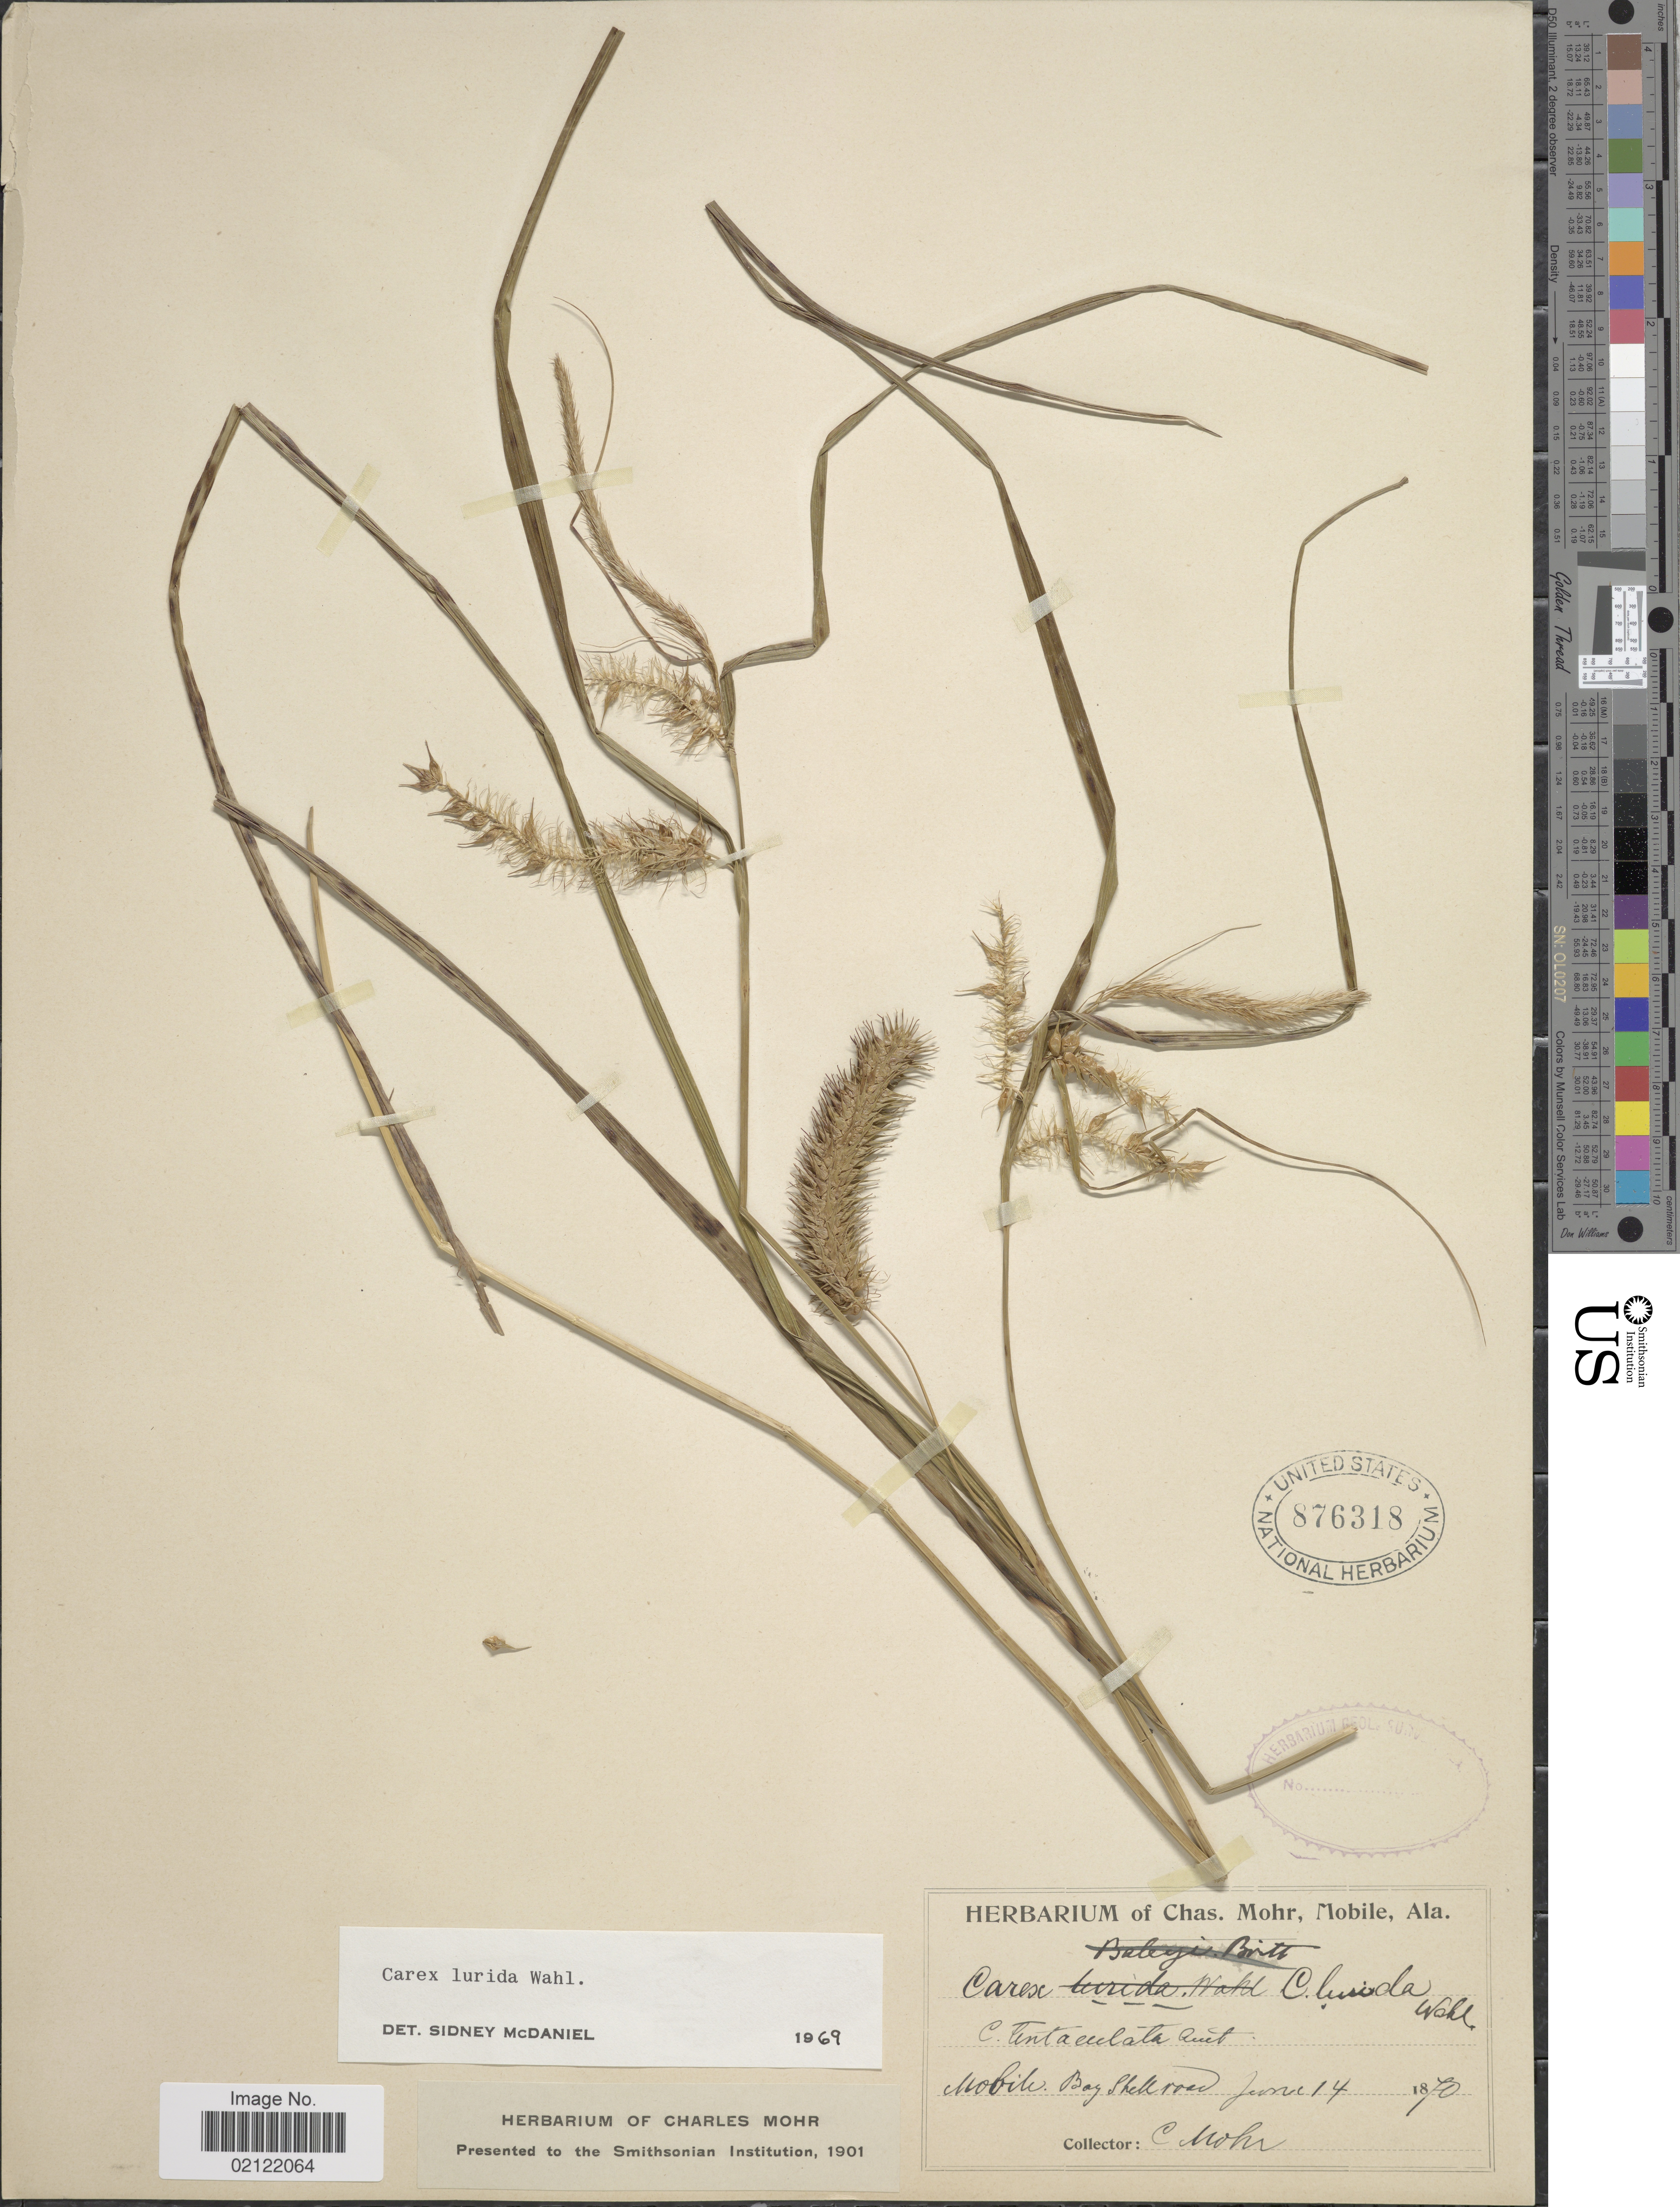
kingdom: Plantae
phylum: Tracheophyta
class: Liliopsida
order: Poales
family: Cyperaceae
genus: Carex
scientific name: Carex lurida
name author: Wahlenb.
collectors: C. T. Mohr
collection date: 1870-06-14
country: United States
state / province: Alabama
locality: Mobile, Bog Shell road.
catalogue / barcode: US 876318